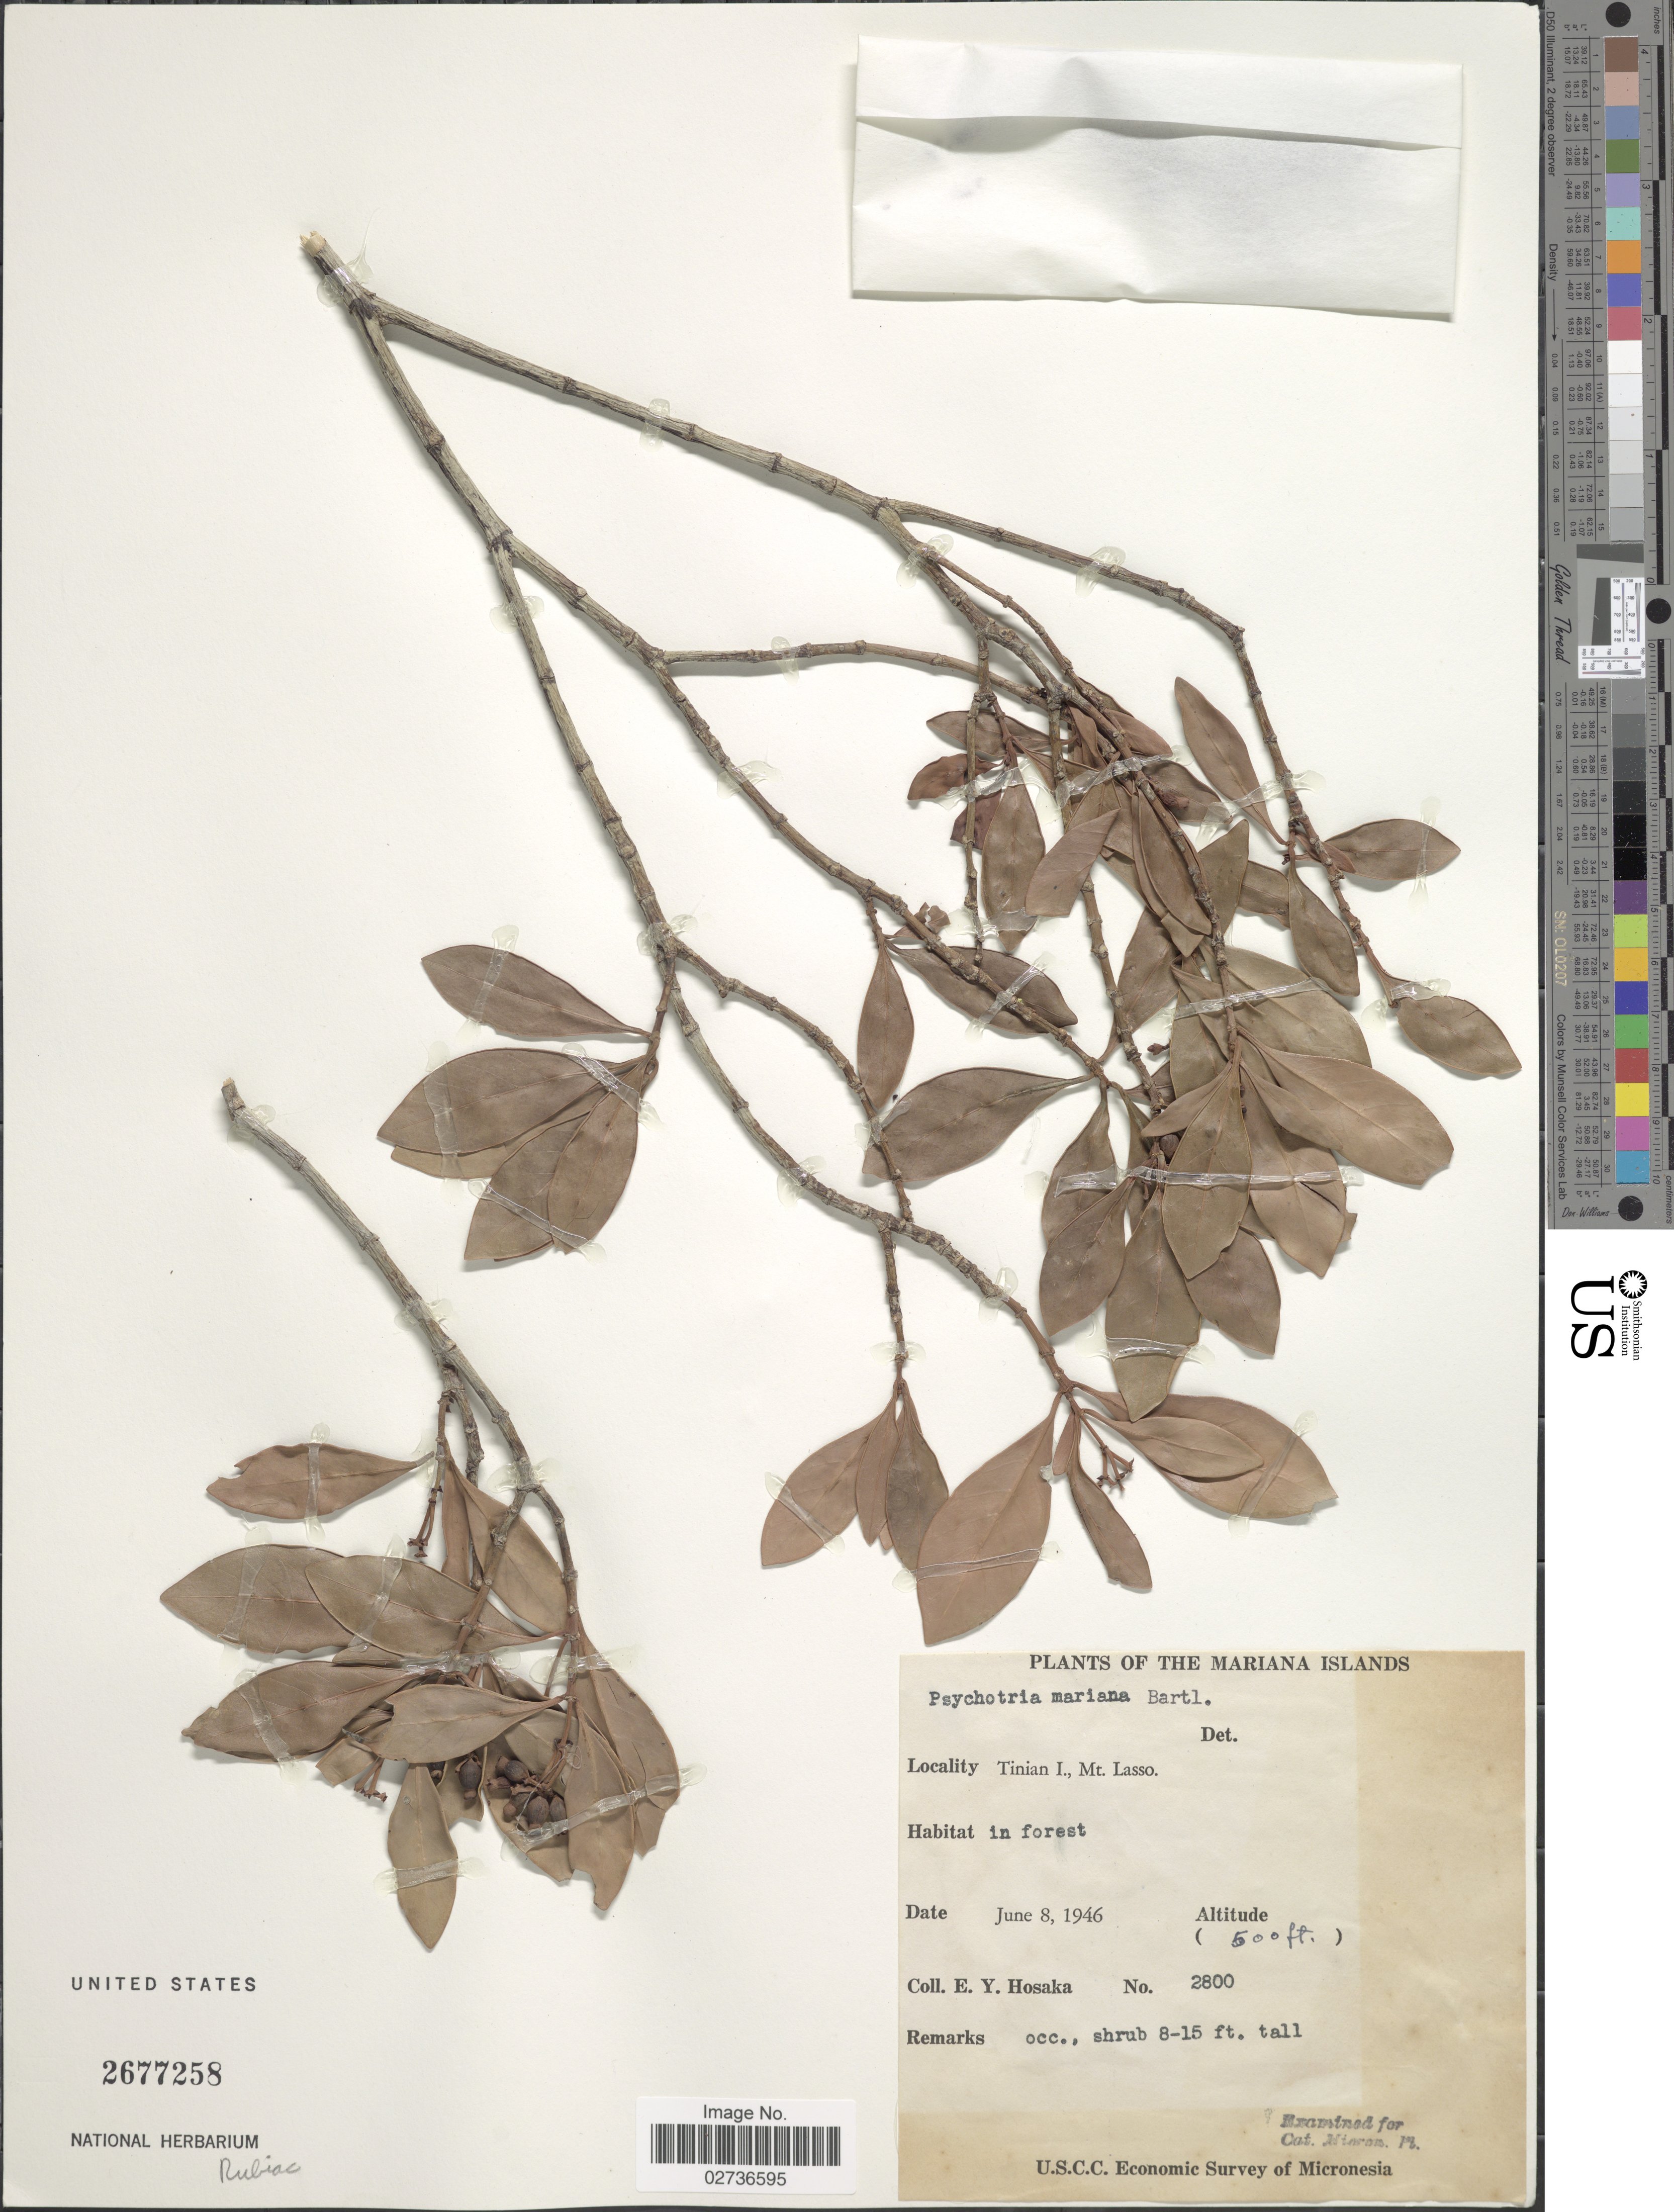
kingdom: Plantae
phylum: Tracheophyta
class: Magnoliopsida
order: Gentianales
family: Rubiaceae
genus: Psychotria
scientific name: Psychotria mariana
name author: Bartl. ex DC.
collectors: E. Y. Hosaka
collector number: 2800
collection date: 1946-06-08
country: Northern Mariana Islands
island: Tinian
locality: Tinian I., Mt. Lasso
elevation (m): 152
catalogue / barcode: US 2677258